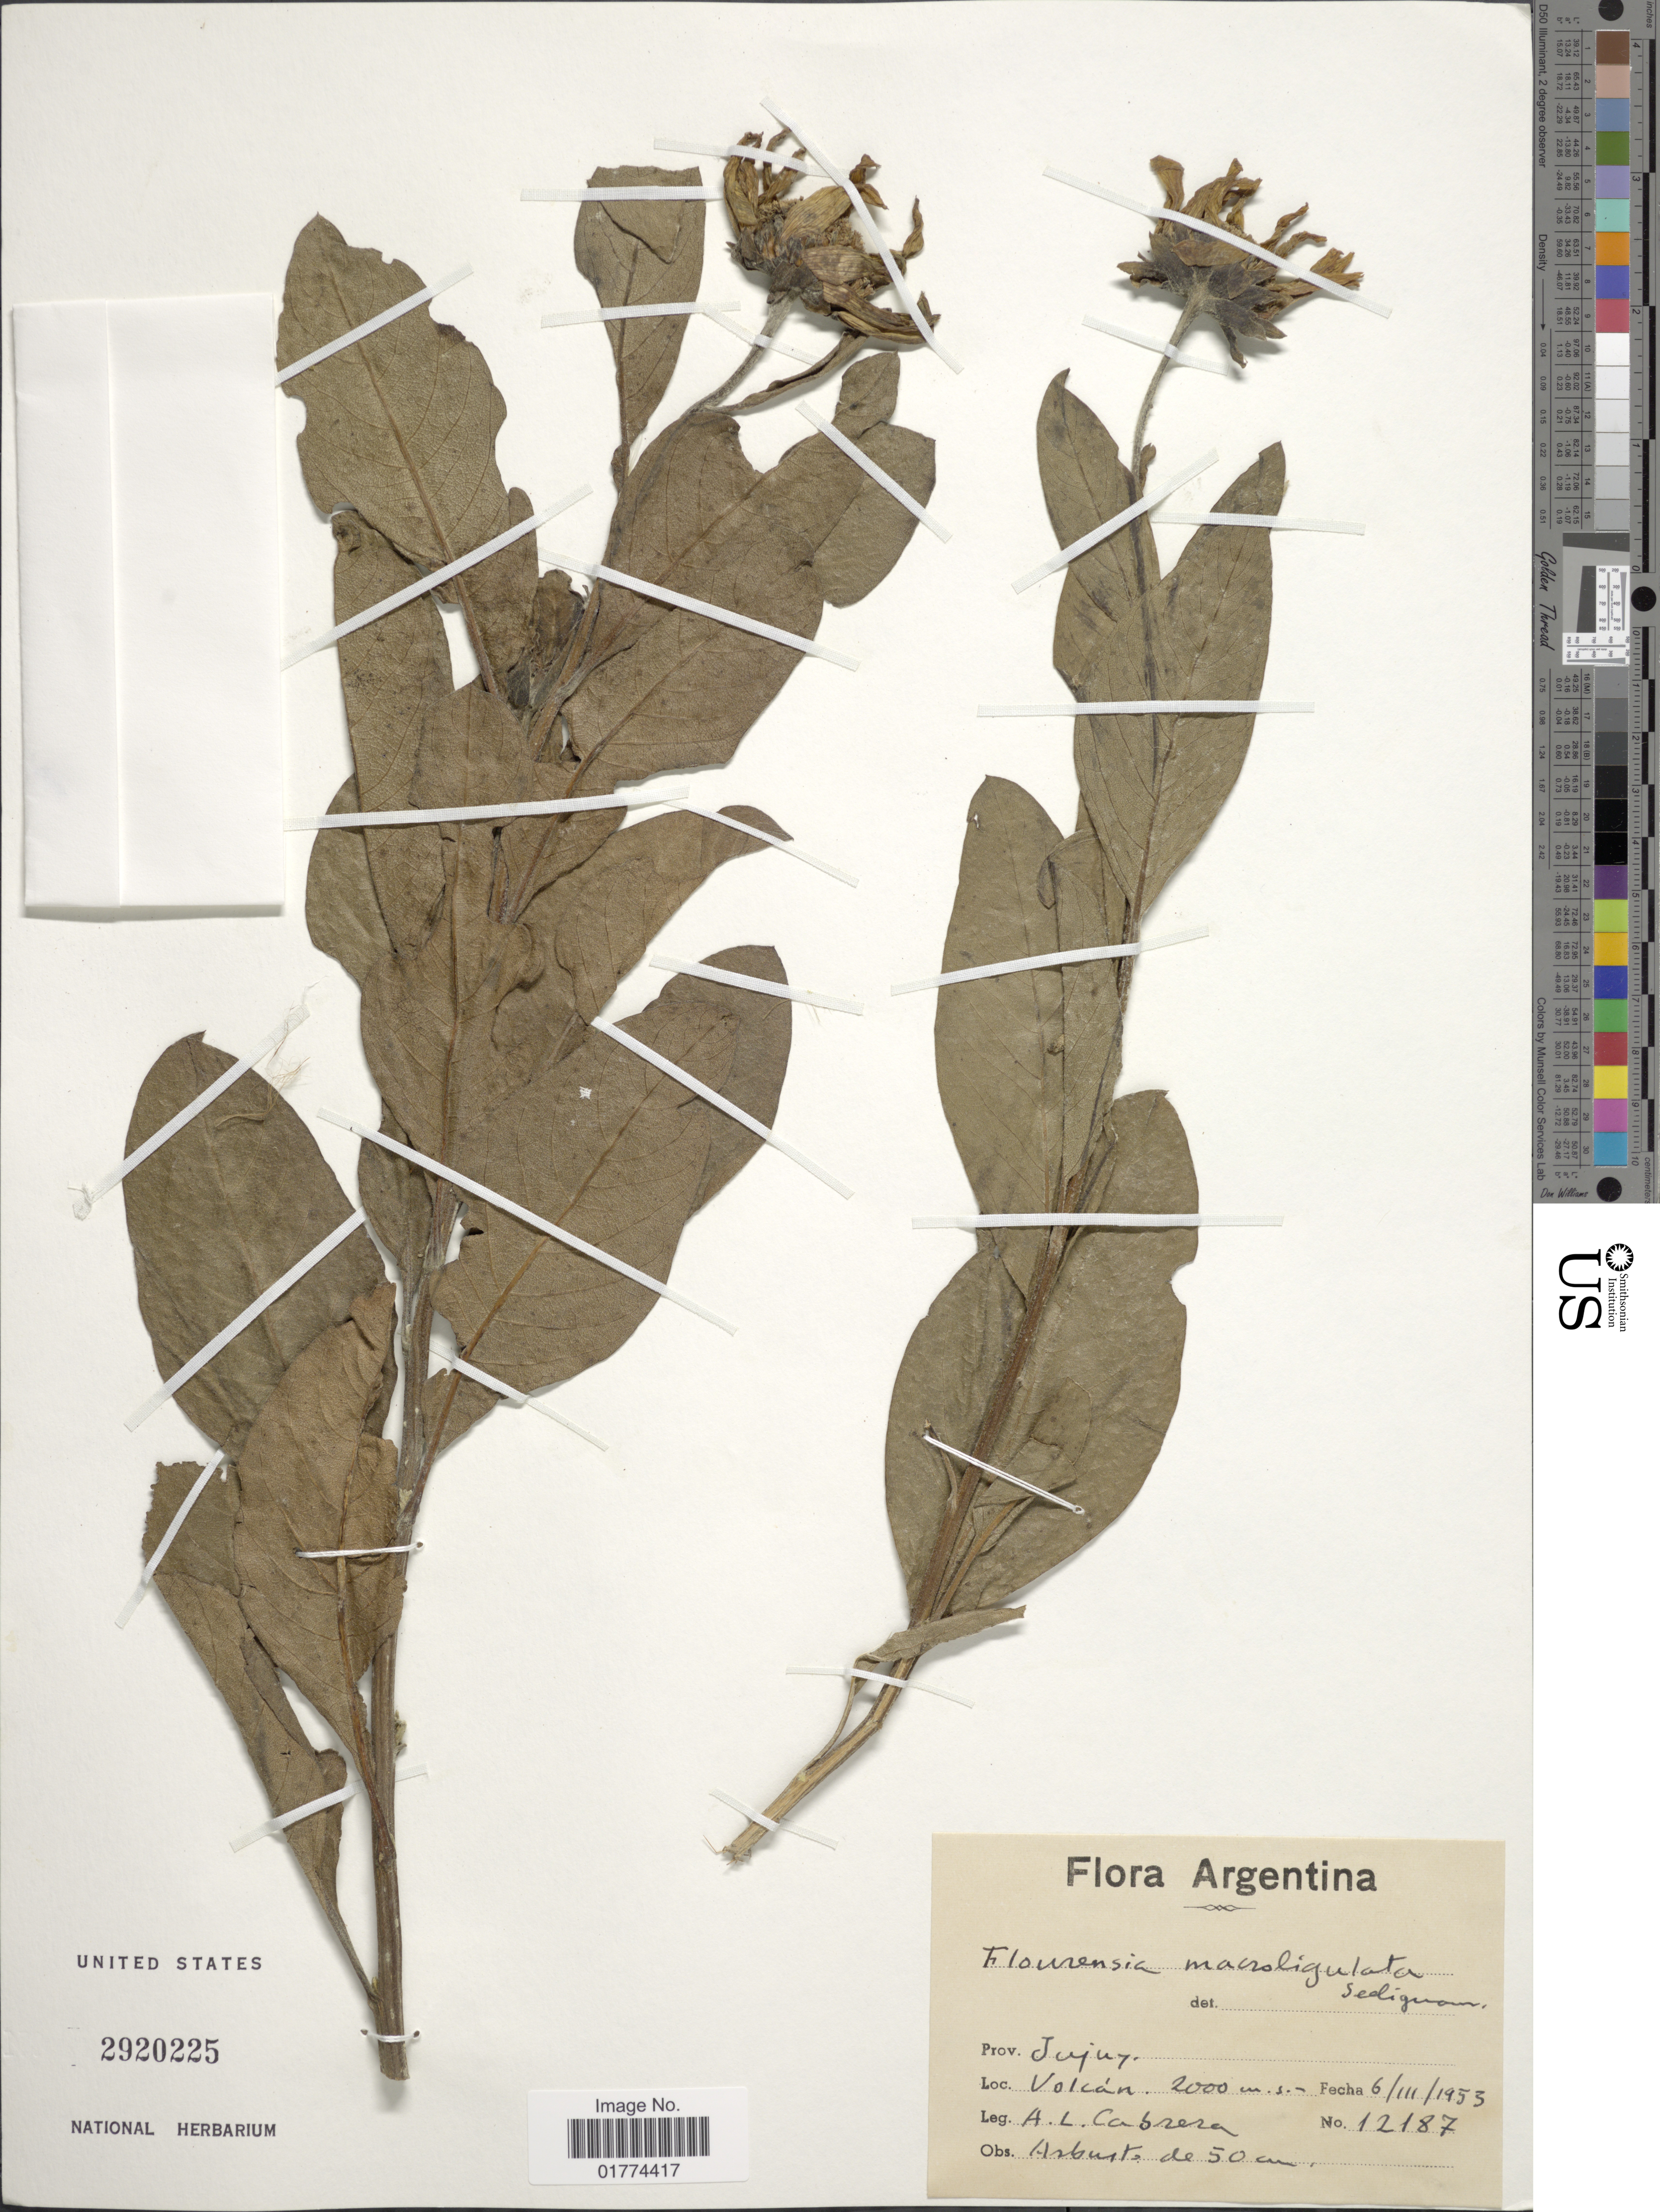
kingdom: Plantae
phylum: Tracheophyta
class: Magnoliopsida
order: Asterales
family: Asteraceae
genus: Flourensia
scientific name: Flourensia macroligulata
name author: Seeligm.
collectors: A. L. Cabrera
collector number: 12187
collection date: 1953-03-06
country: Argentina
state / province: Jujuy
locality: Volcan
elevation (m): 2000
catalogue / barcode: US 2920225